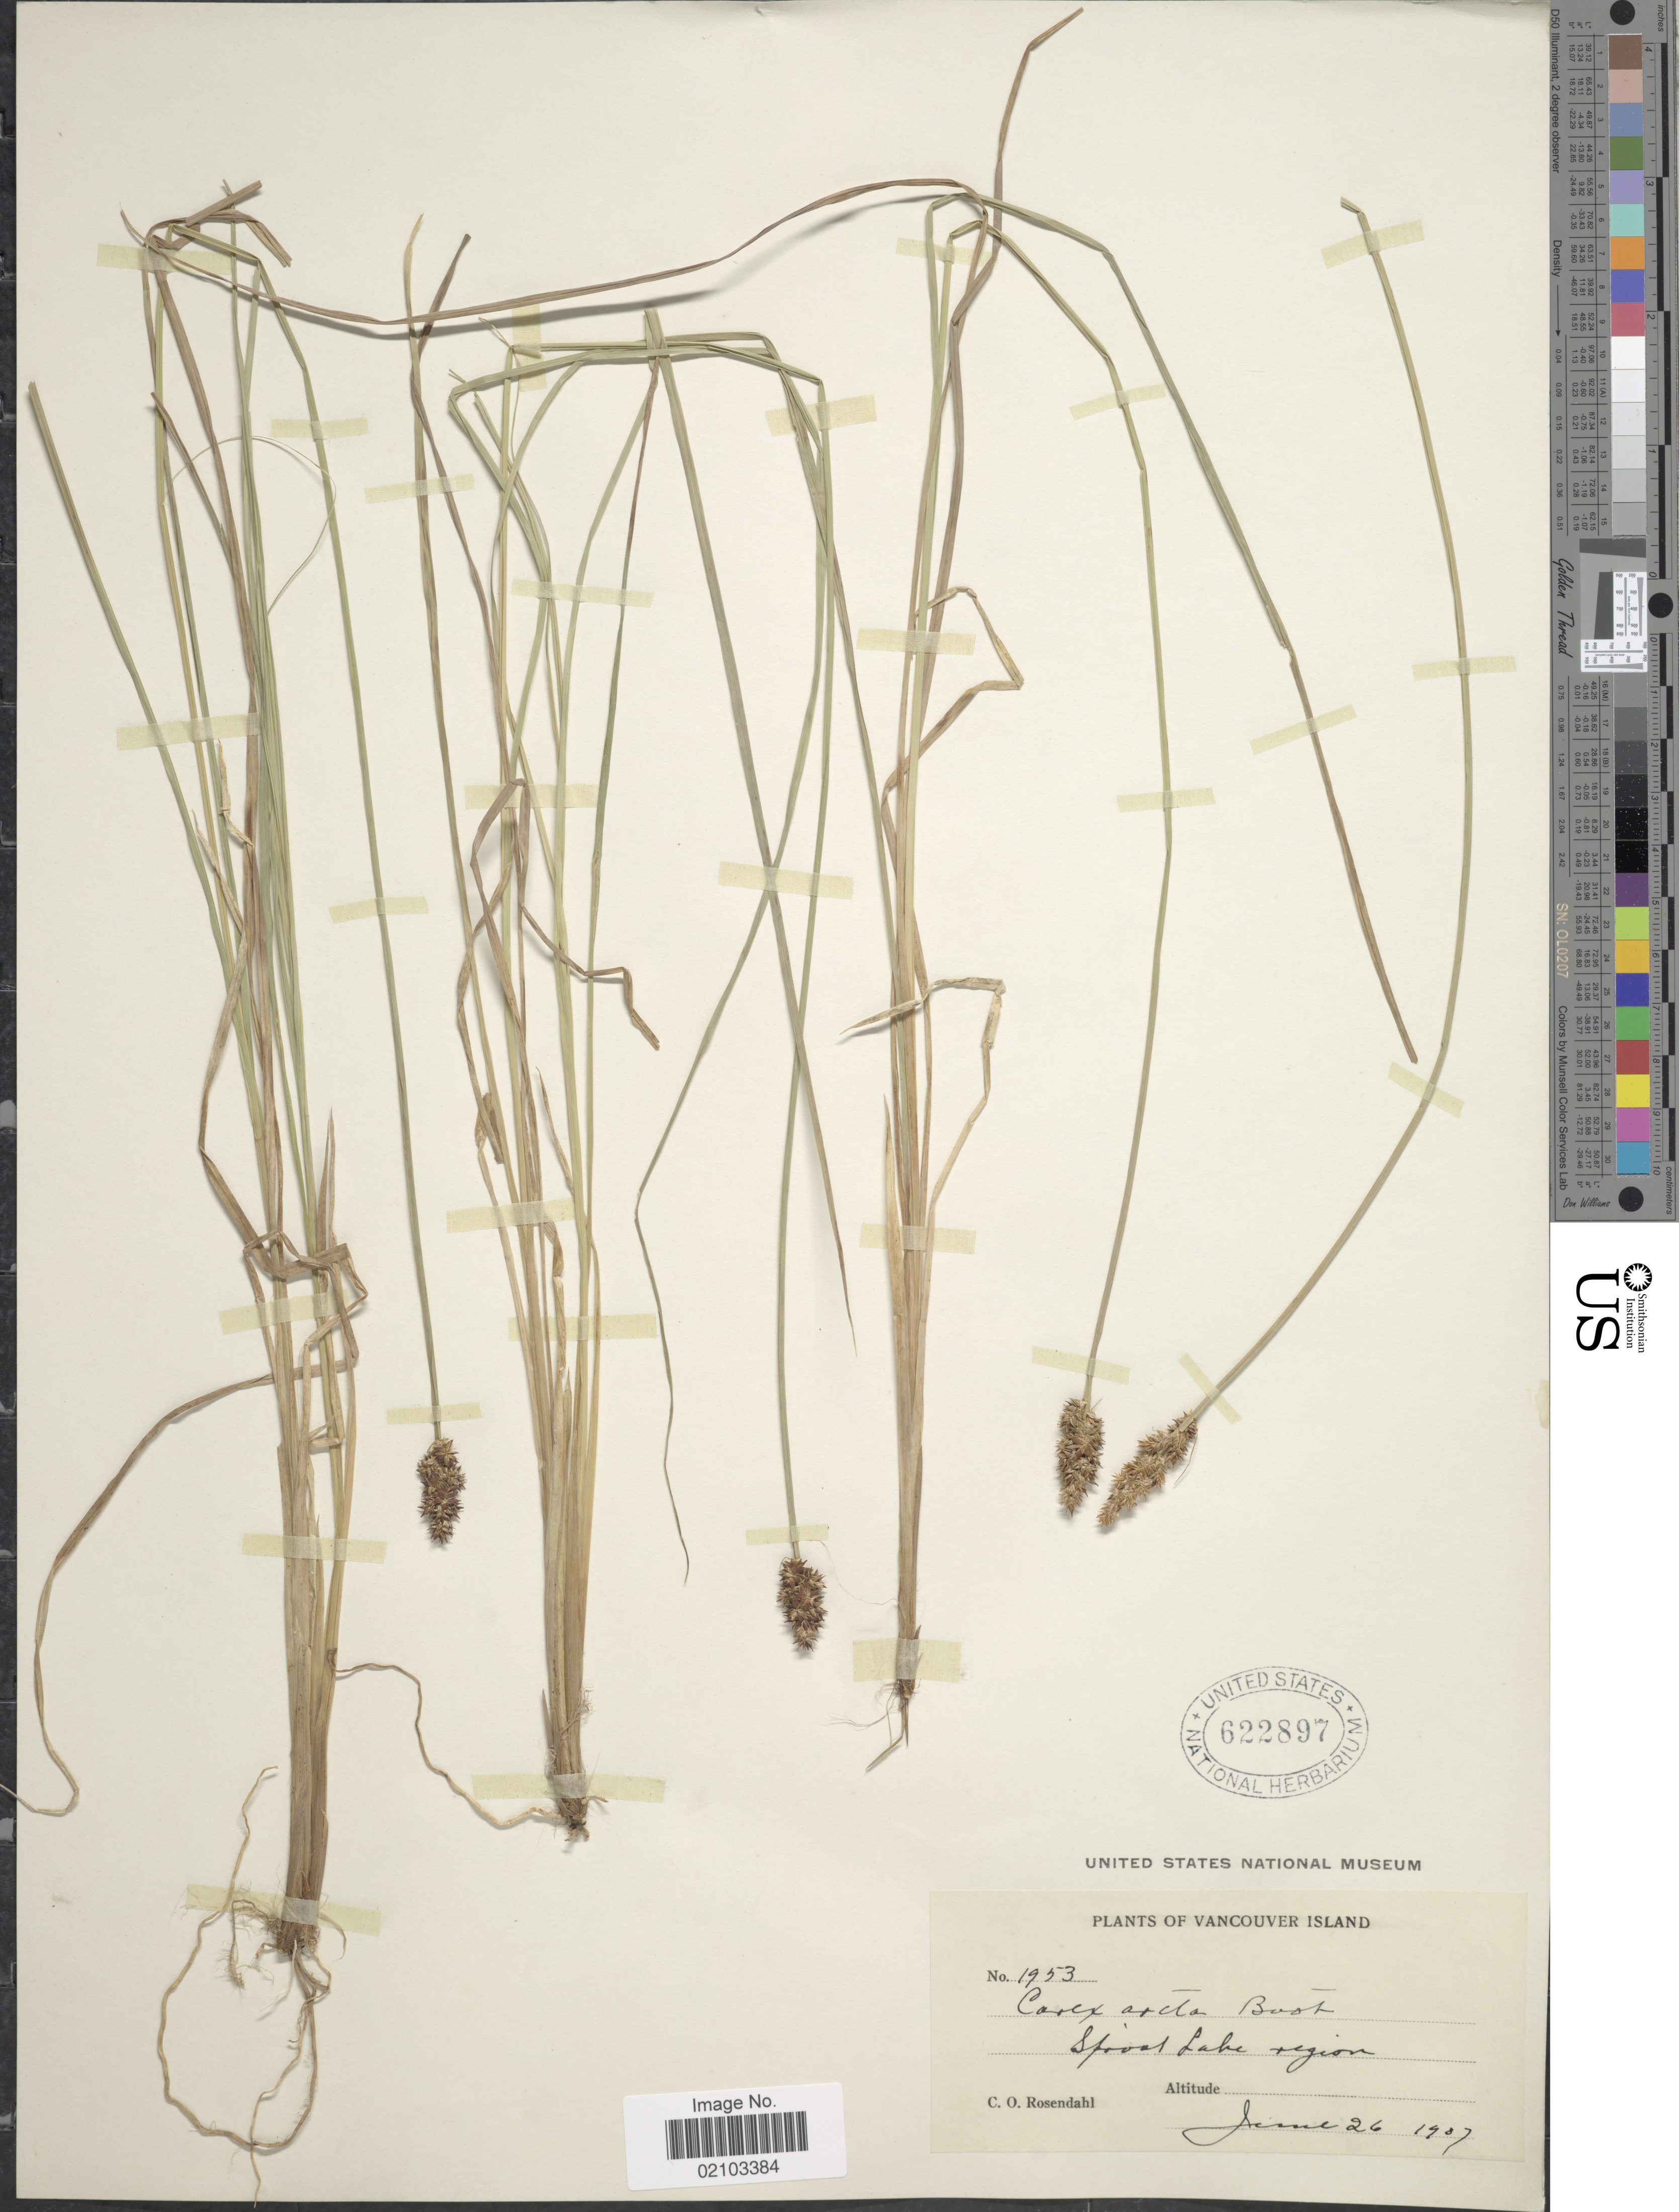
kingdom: Plantae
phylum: Tracheophyta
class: Liliopsida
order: Poales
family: Cyperaceae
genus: Carex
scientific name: Carex arcta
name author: Boott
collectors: C. O. Rosendahl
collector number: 1953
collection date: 1907-06-26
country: Canada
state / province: British Columbia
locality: Vancouver Island. Sproat Lake Region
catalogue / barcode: US 622897